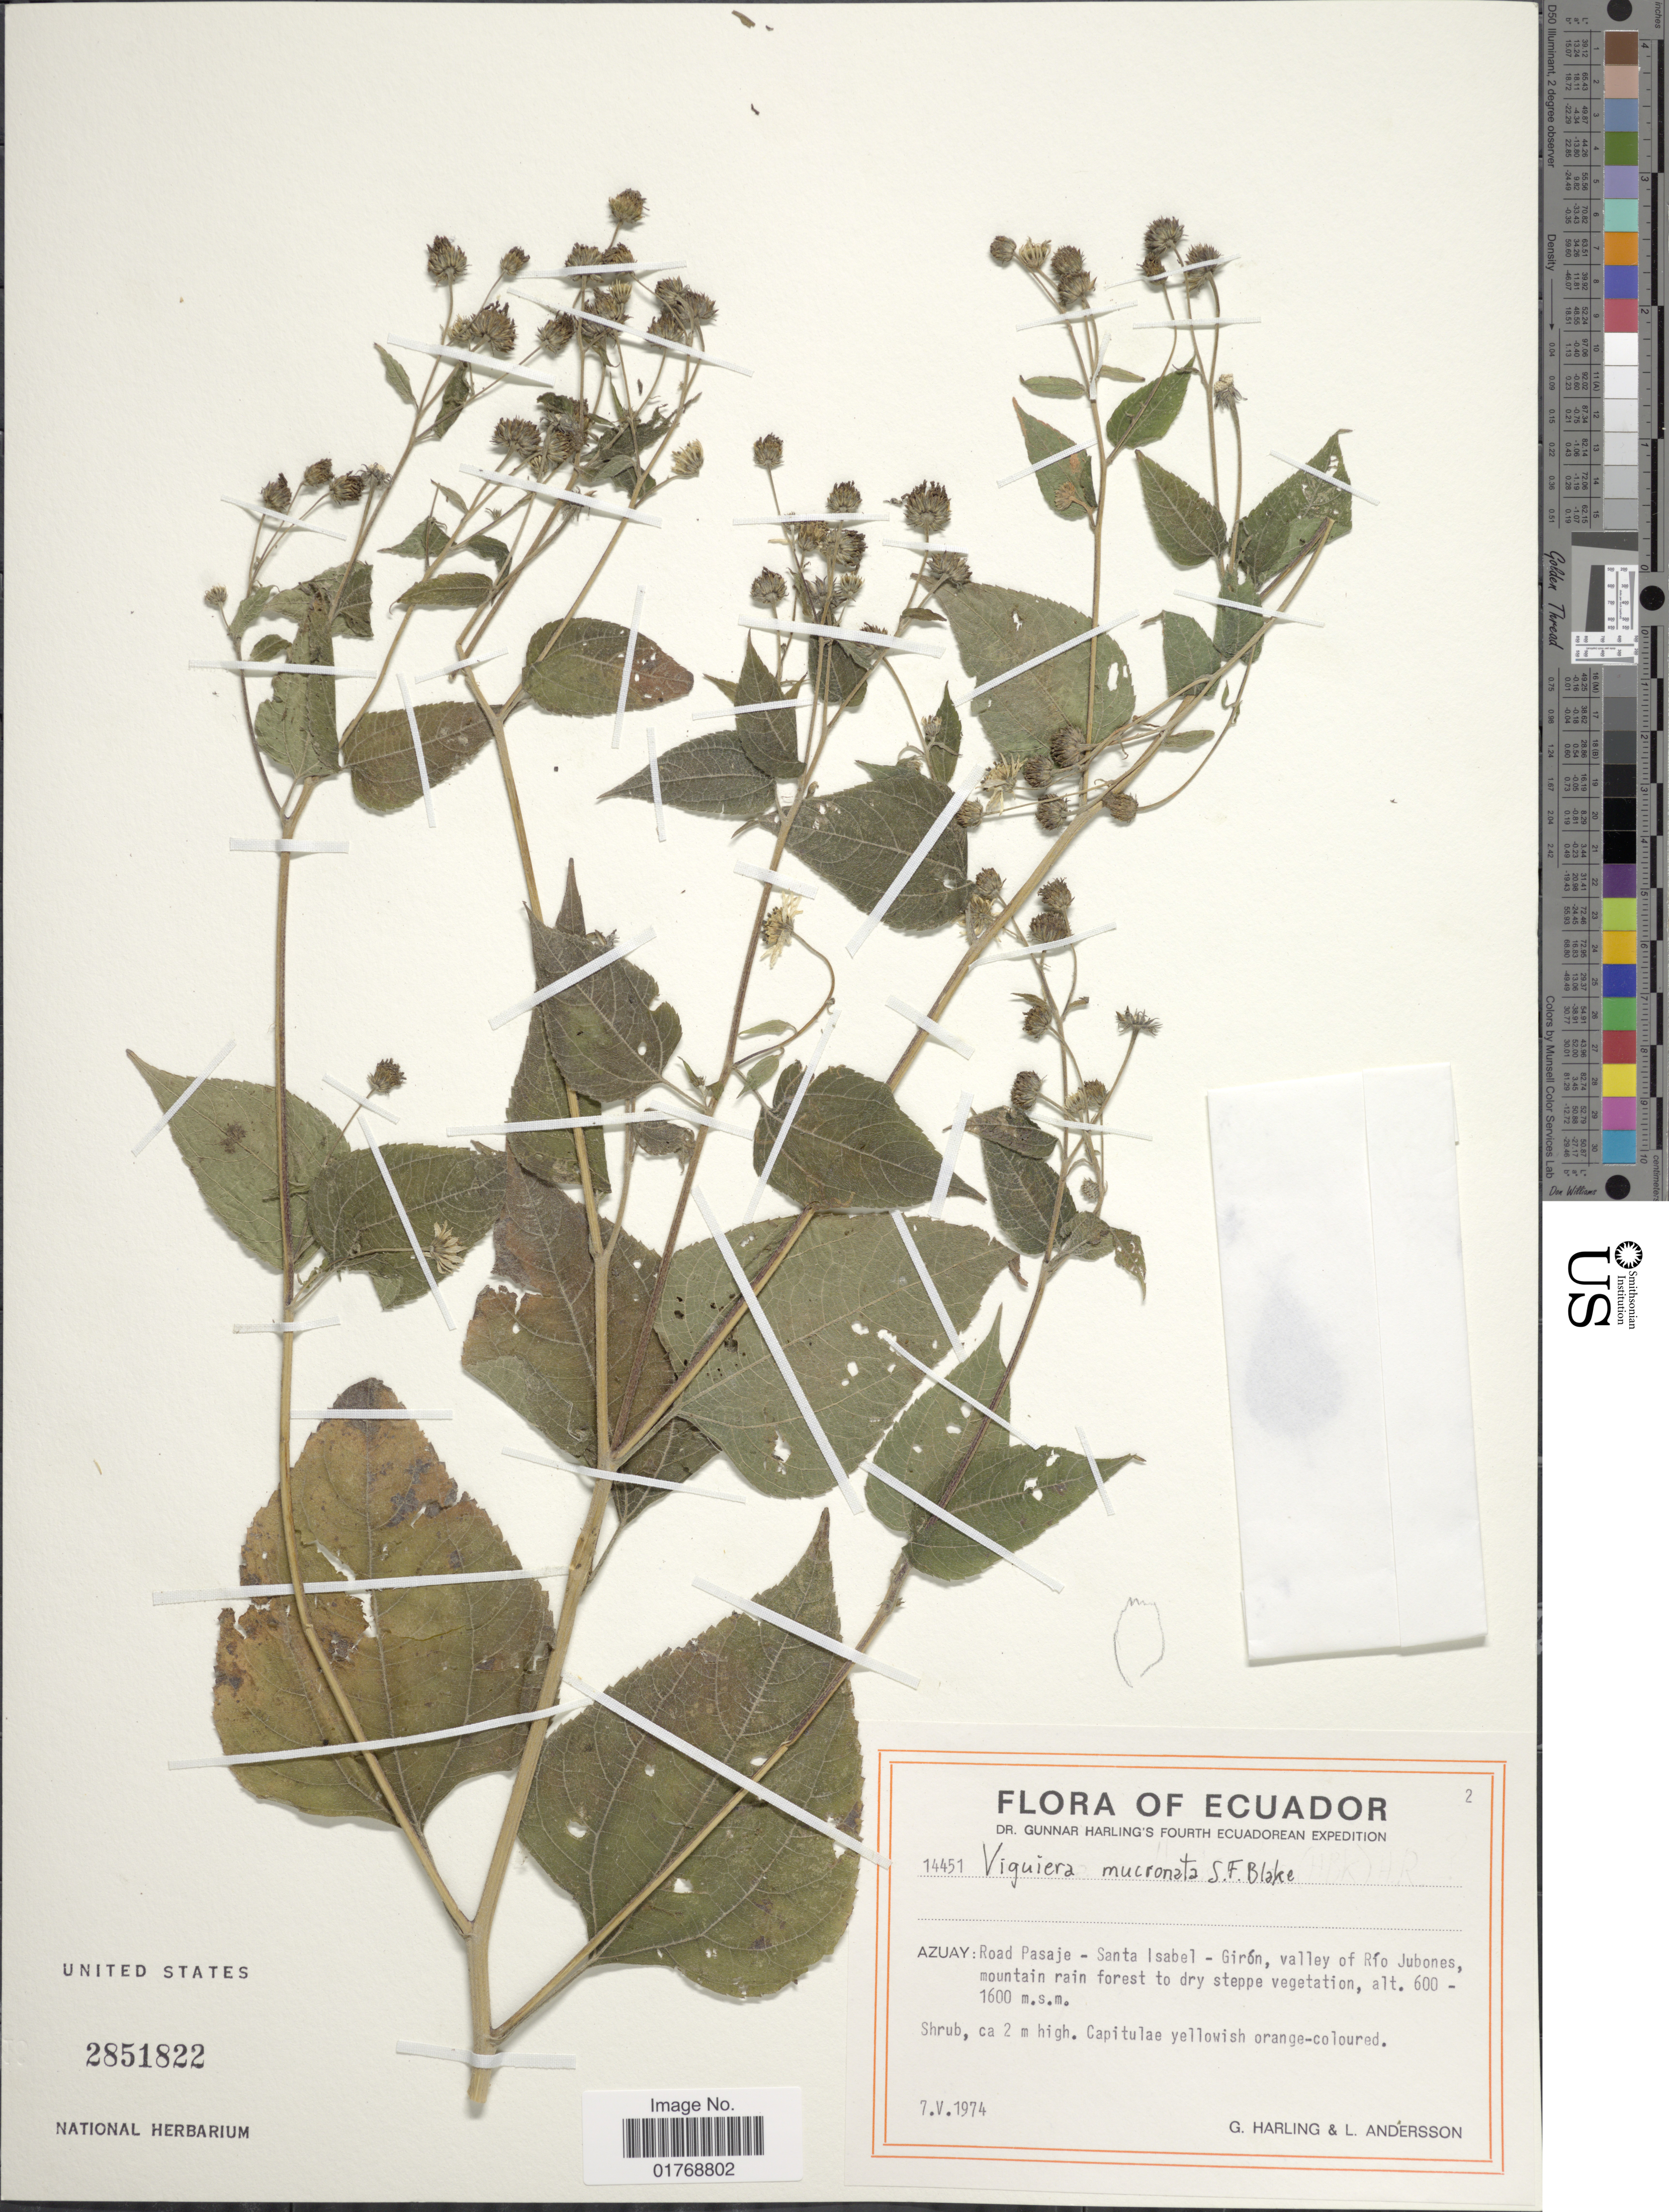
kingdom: Plantae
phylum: Tracheophyta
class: Magnoliopsida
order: Asterales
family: Asteraceae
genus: Viguiera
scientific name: Viguiera mucronata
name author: Blake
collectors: G. Harling & L. Andersson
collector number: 14451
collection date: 1974-05-07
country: Ecuador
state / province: Azuay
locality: Azuay: Road Pasaje - Santa Isabel - Girón, valley of Río Jubones, mountain rain forest to dry steppe vegetation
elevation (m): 600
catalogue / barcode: US 2851822